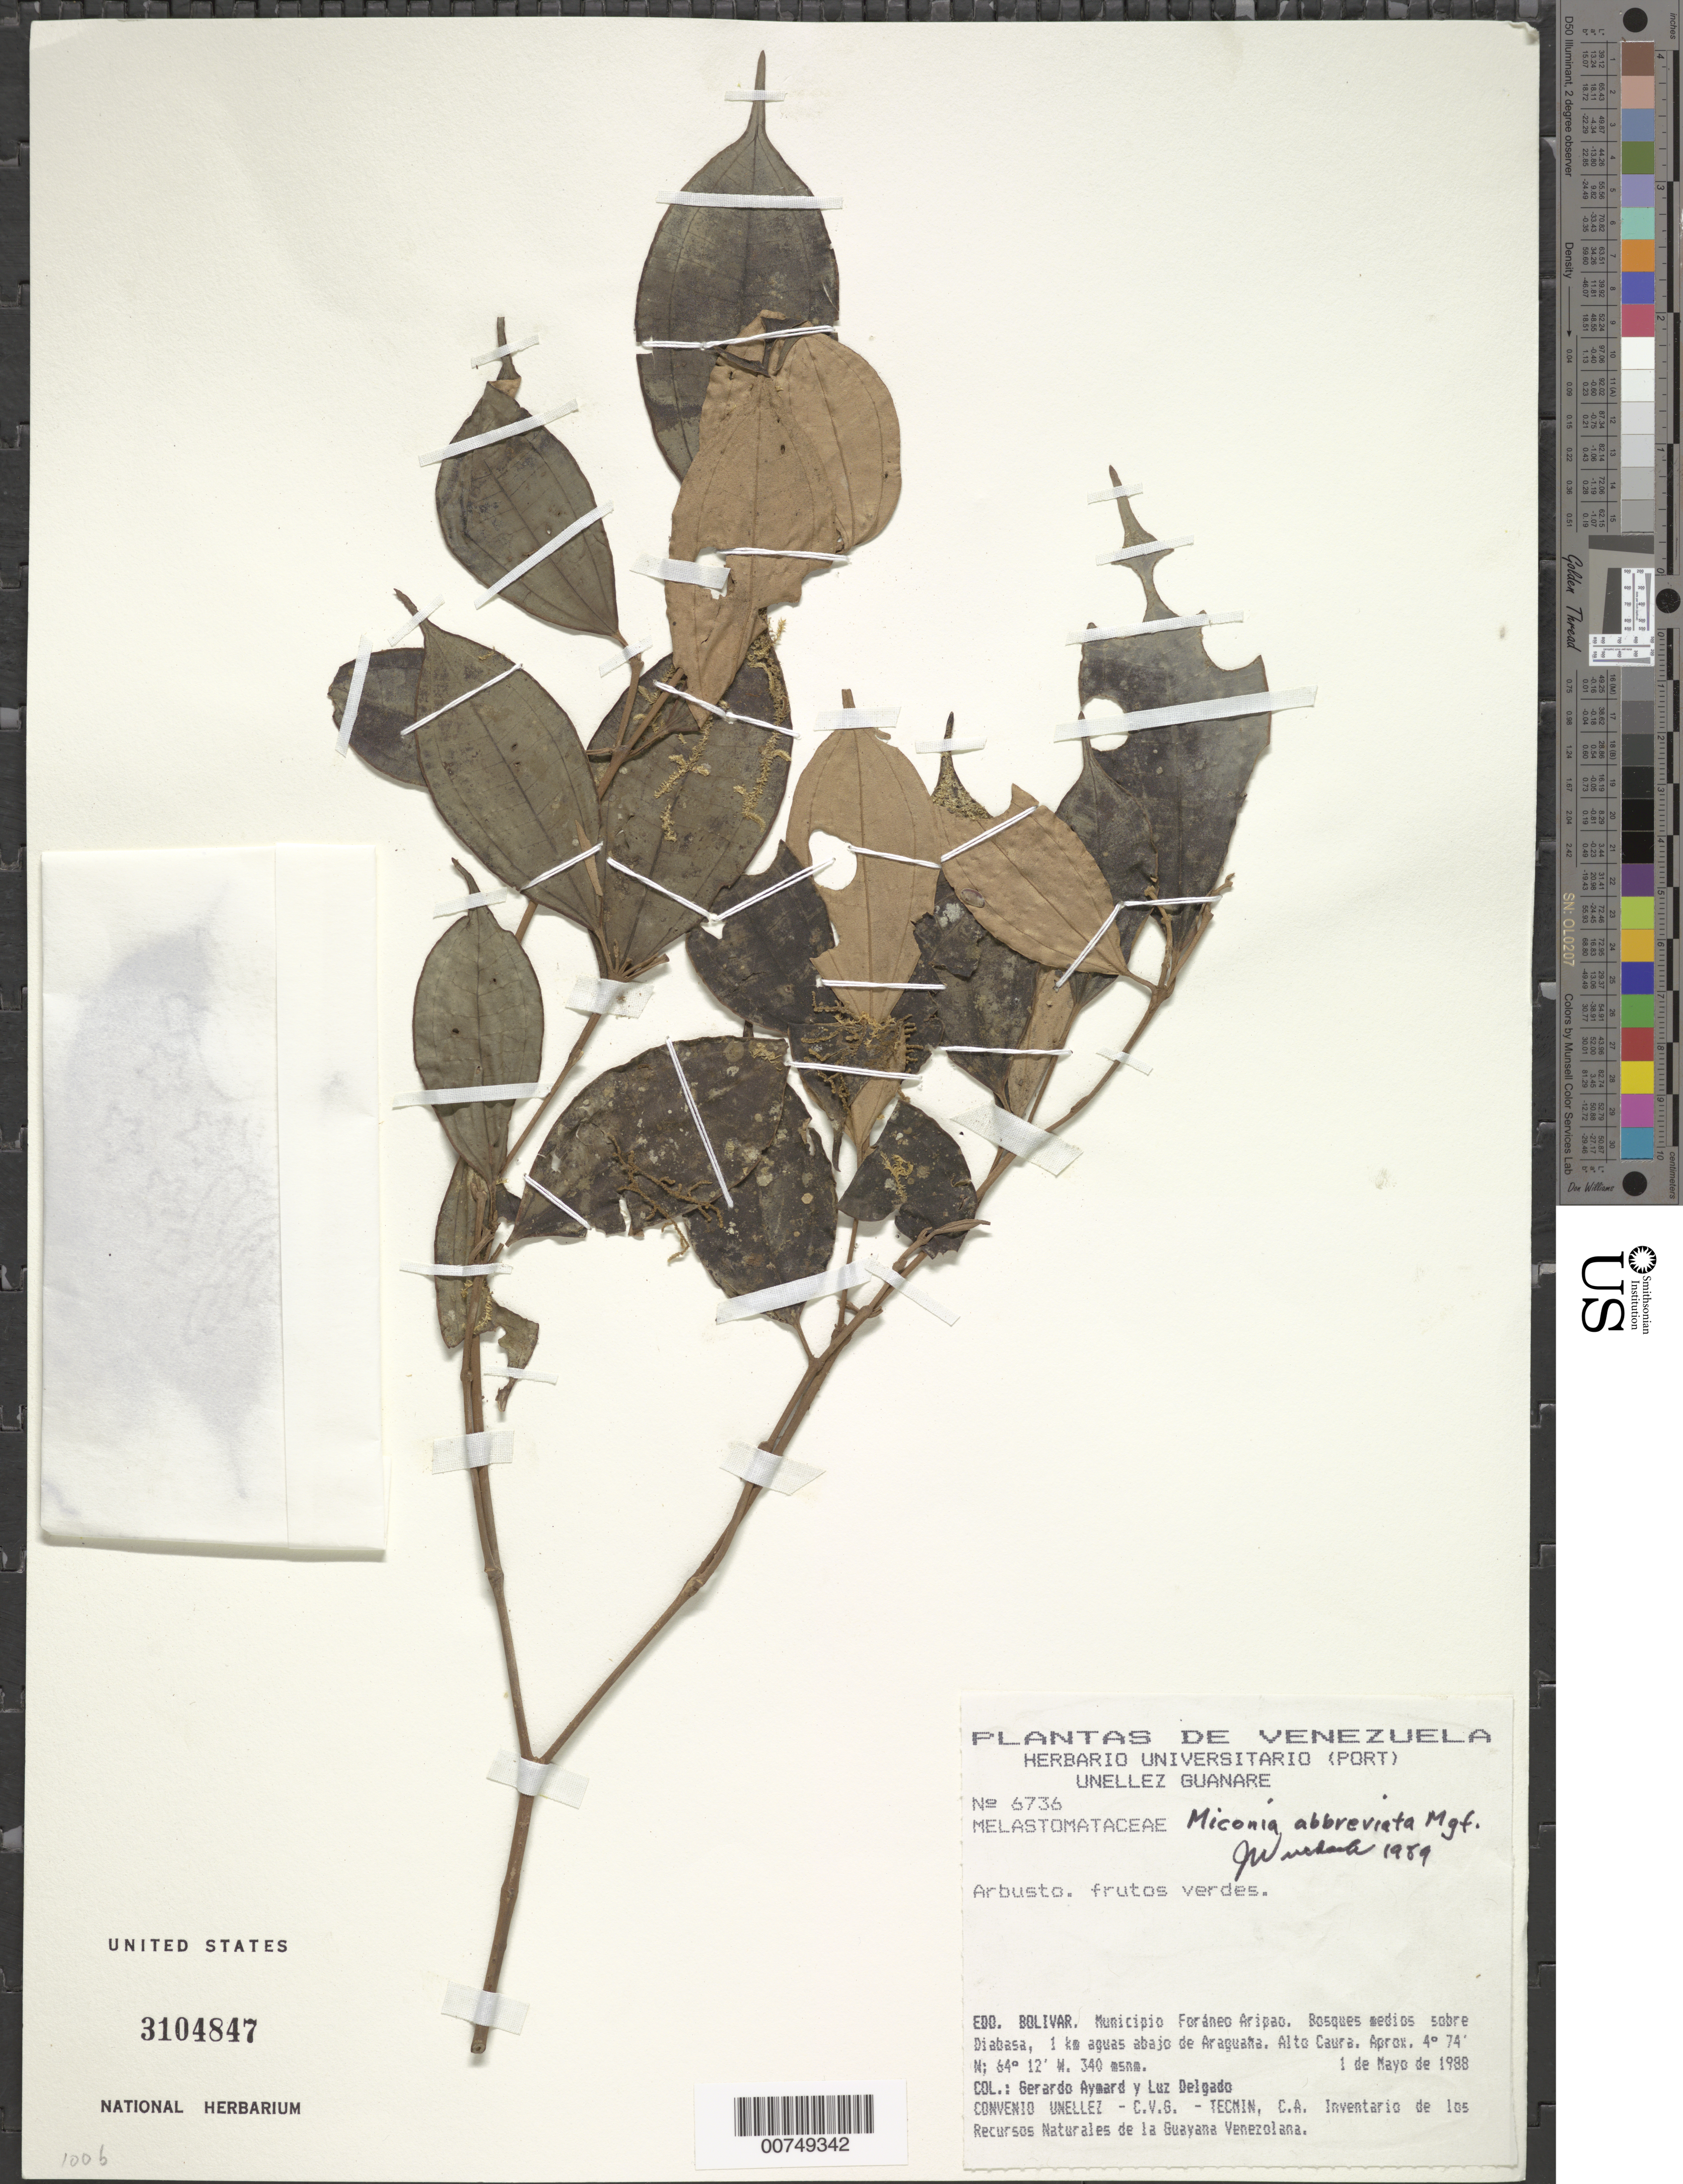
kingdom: Plantae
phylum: Tracheophyta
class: Magnoliopsida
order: Myrtales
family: Melastomataceae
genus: Miconia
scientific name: Miconia abbreviata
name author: Markgr.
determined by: Wurdack, John J., (US), US (UNITED STATES)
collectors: G. A. Aymard & L. Delgado V.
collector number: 6736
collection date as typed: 1-May-88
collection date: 1988-05-01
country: Venezuela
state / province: Bolívar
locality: Mun. Foraneo Aripao, Alto Río Caura, near Diabasa, 1 km from Araguana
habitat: Forest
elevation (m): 340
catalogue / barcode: US 3104847